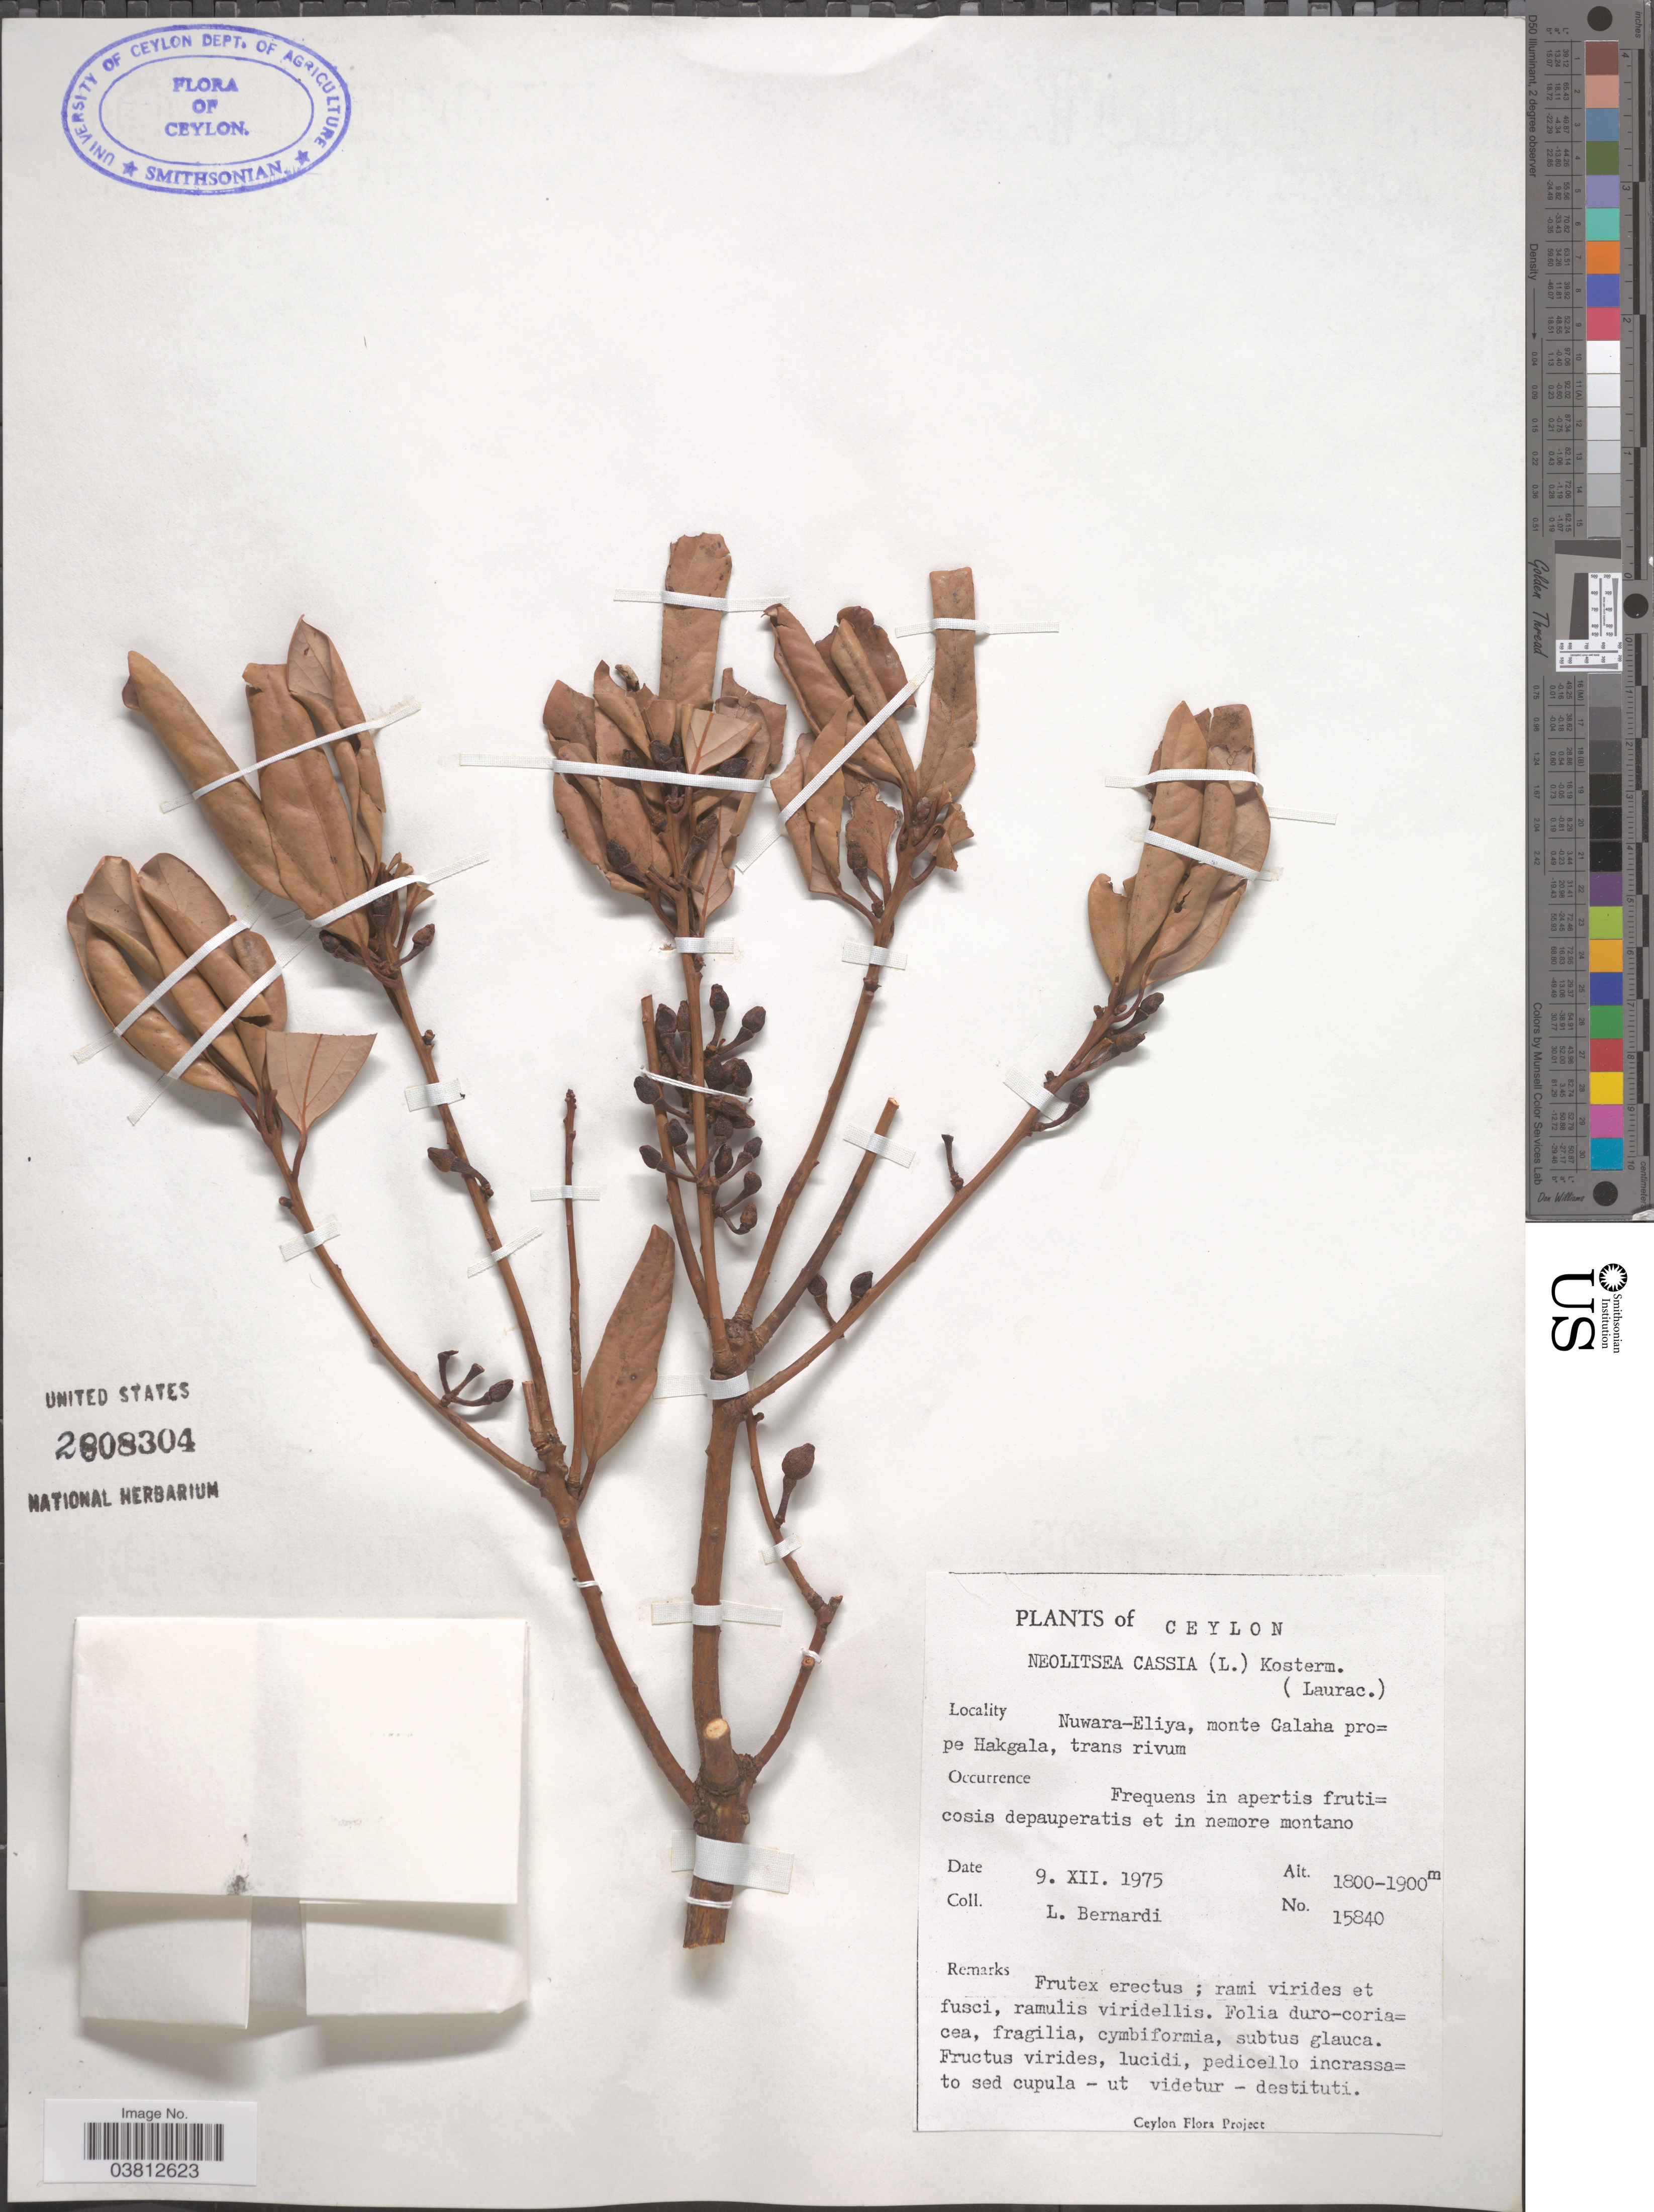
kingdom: Plantae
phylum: Tracheophyta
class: Magnoliopsida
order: Laurales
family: Lauraceae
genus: Neolitsea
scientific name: Neolitsea cassia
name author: (L.) Kosterm.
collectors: L. Bernardi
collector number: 15840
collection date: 1975-12-09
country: Sri Lanka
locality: Ceylon. Nuwara-Eliya, monte Galaha prope Hakgala, trans rivum.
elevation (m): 1800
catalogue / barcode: US 2808304